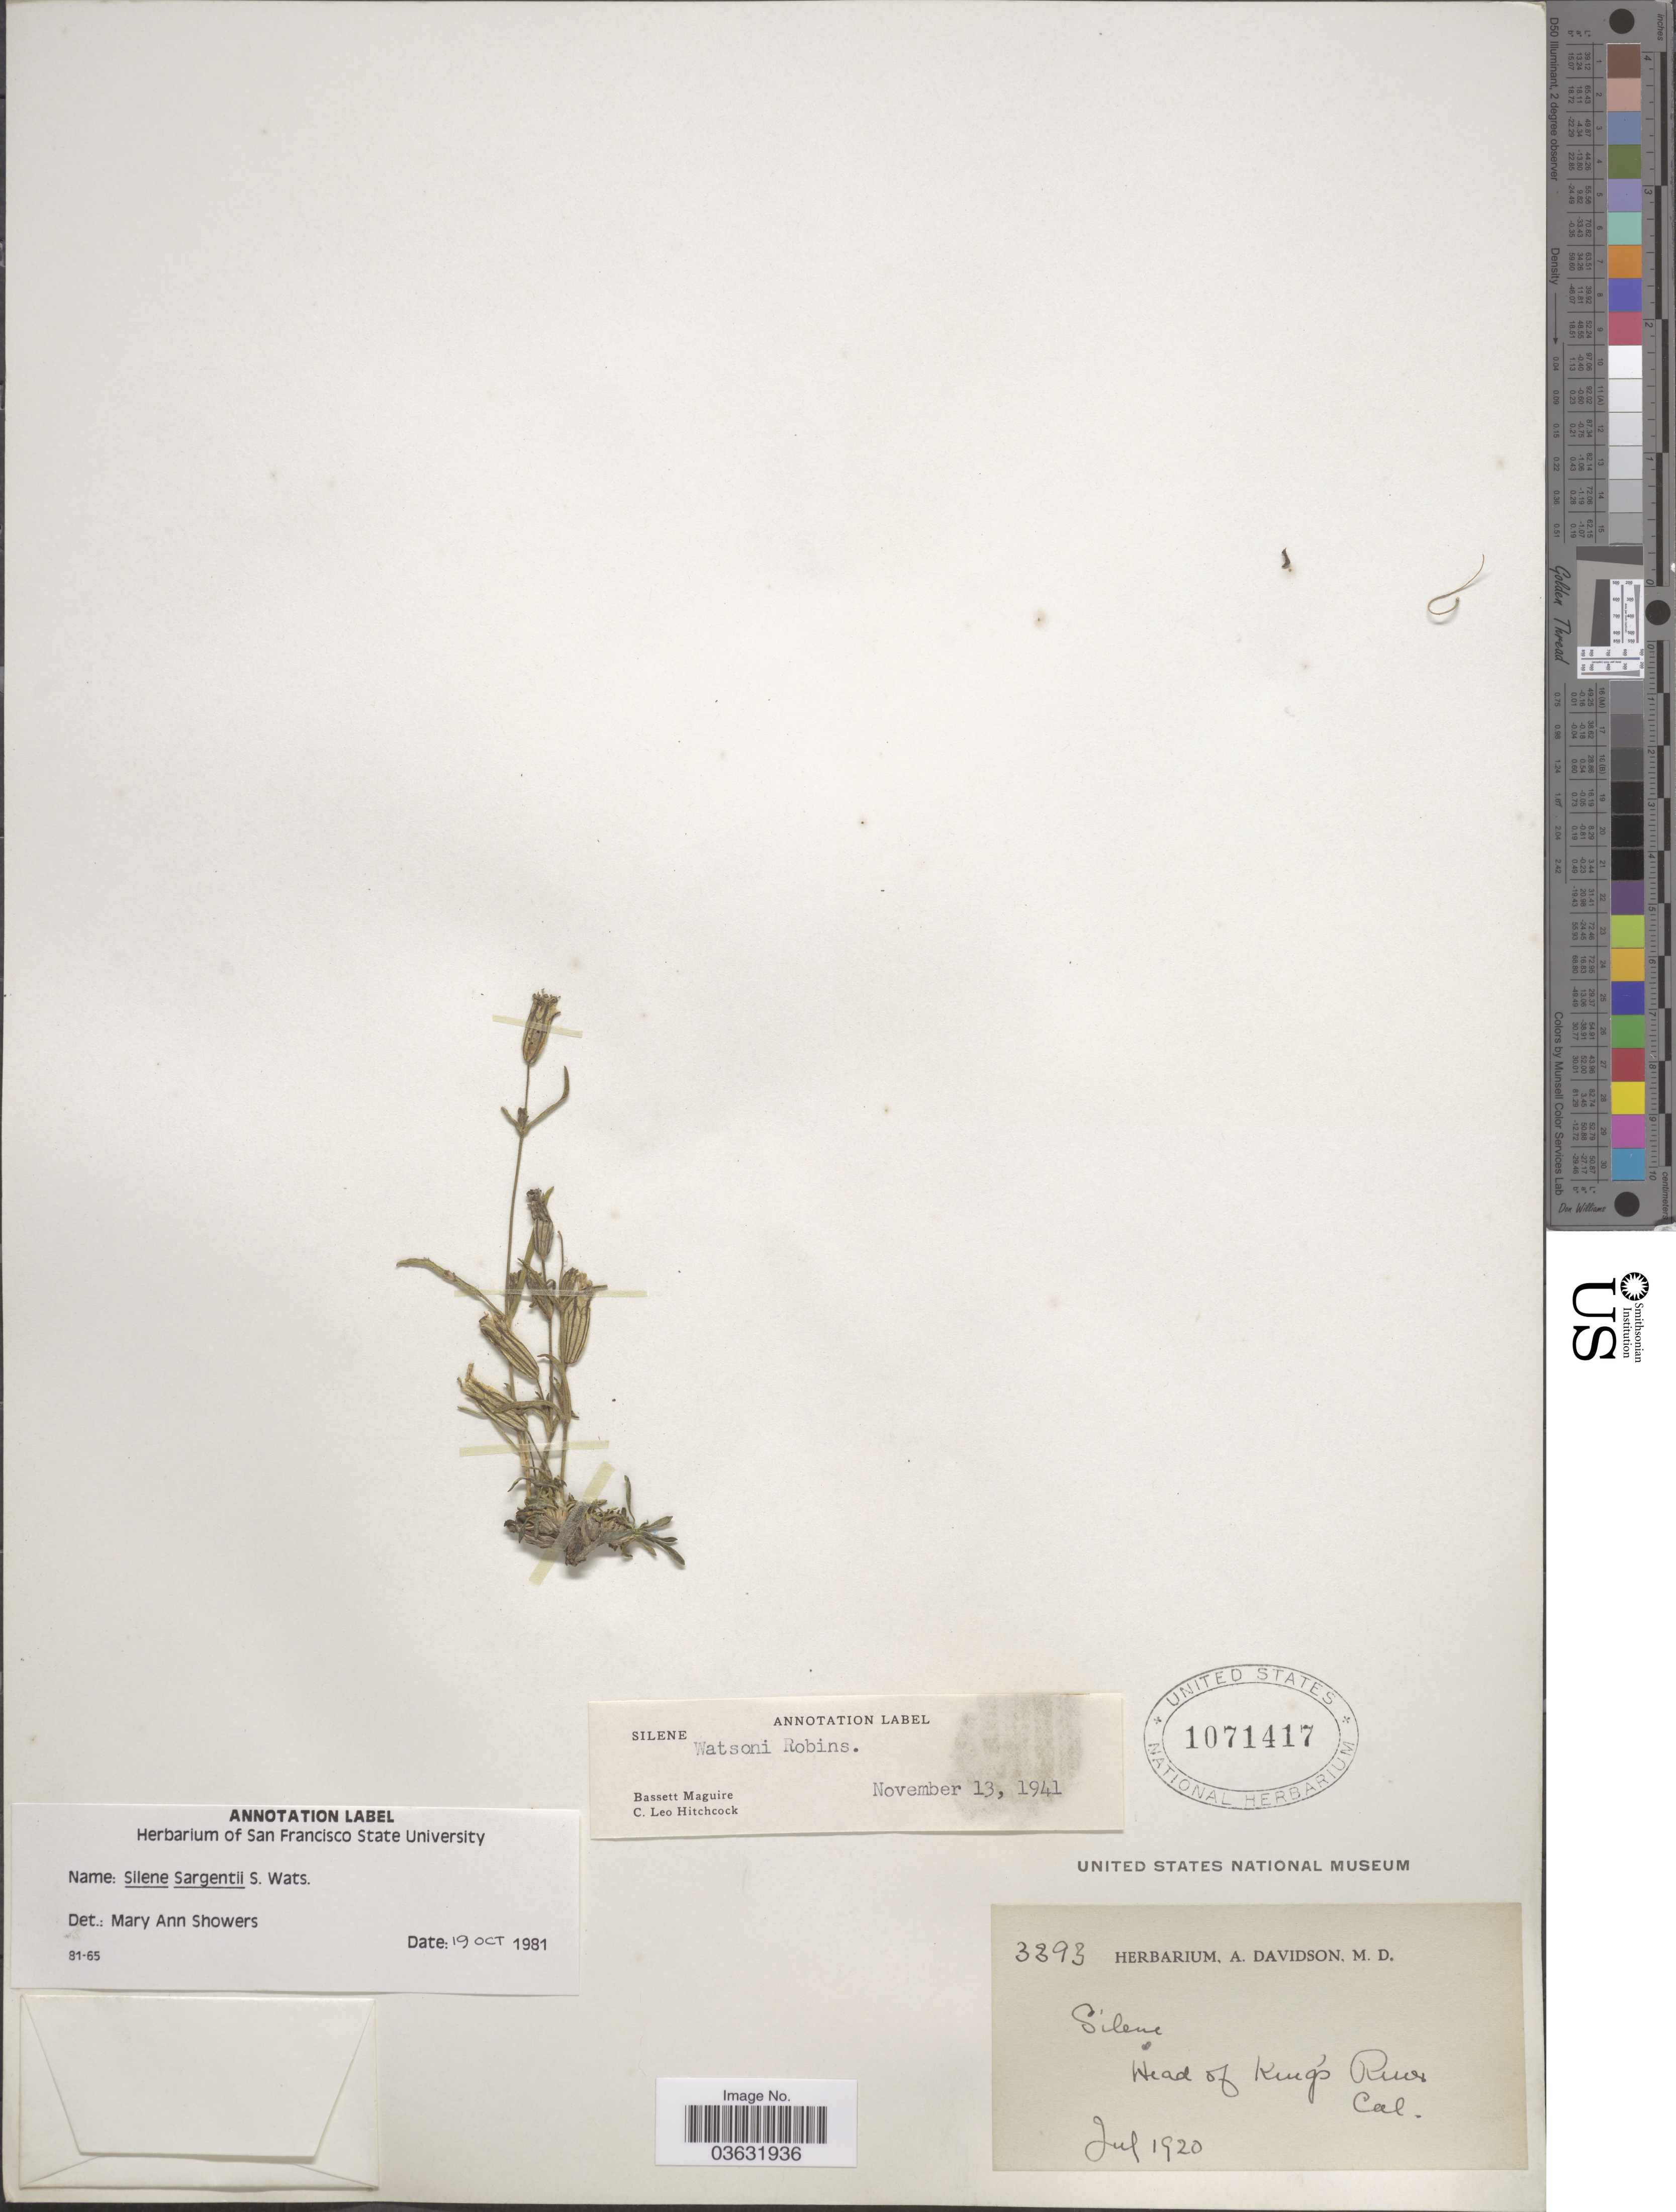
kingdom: Plantae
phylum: Tracheophyta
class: Magnoliopsida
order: Caryophyllales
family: Caryophyllaceae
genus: Silene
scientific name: Silene sargentii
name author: S. Watson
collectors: ex herb. A. Davidson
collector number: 3393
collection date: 1920-07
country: United States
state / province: California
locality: Head of King's River.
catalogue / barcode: US 1071417